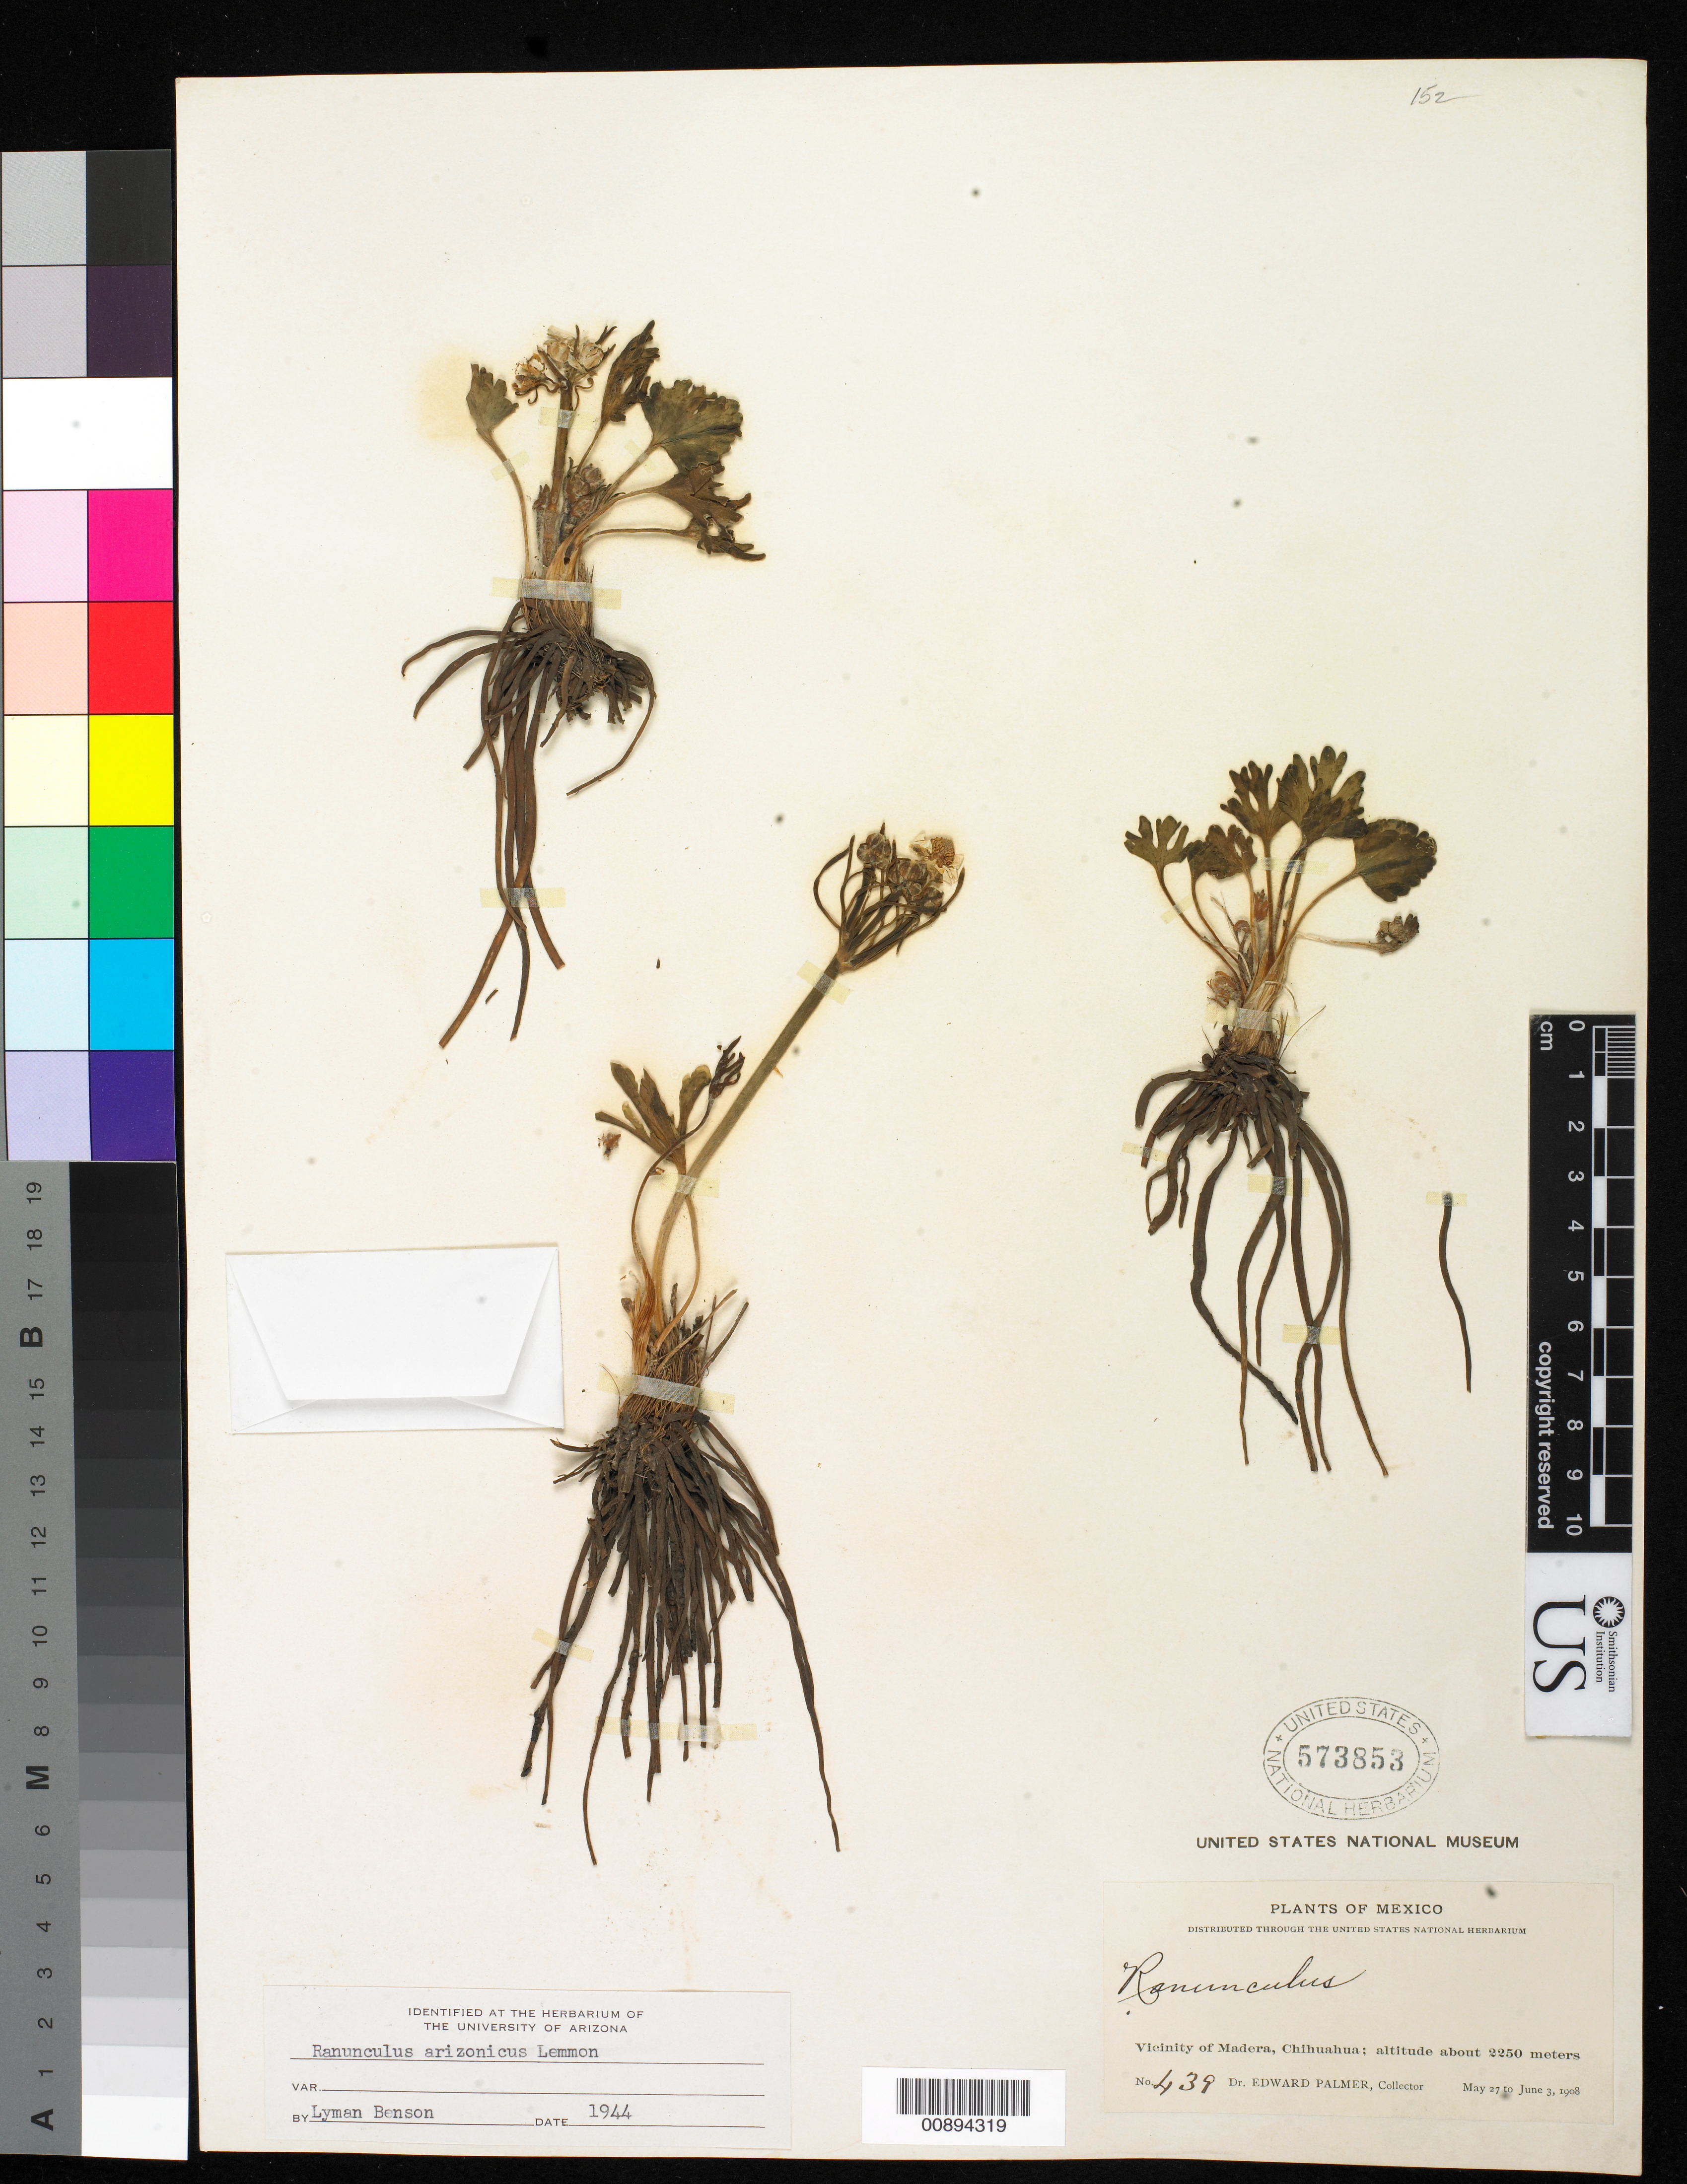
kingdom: Plantae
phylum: Tracheophyta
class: Magnoliopsida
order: Ranunculales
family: Ranunculaceae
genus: Ranunculus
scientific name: Ranunculus arizonicus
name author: Lemmon ex A. Gray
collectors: E. Palmer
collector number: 439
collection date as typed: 27 May 1908 to 03 Jun 1908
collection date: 1908-05-27/1908-06-03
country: Mexico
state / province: Chihuahua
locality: Vicinity of Madera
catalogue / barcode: US 573853